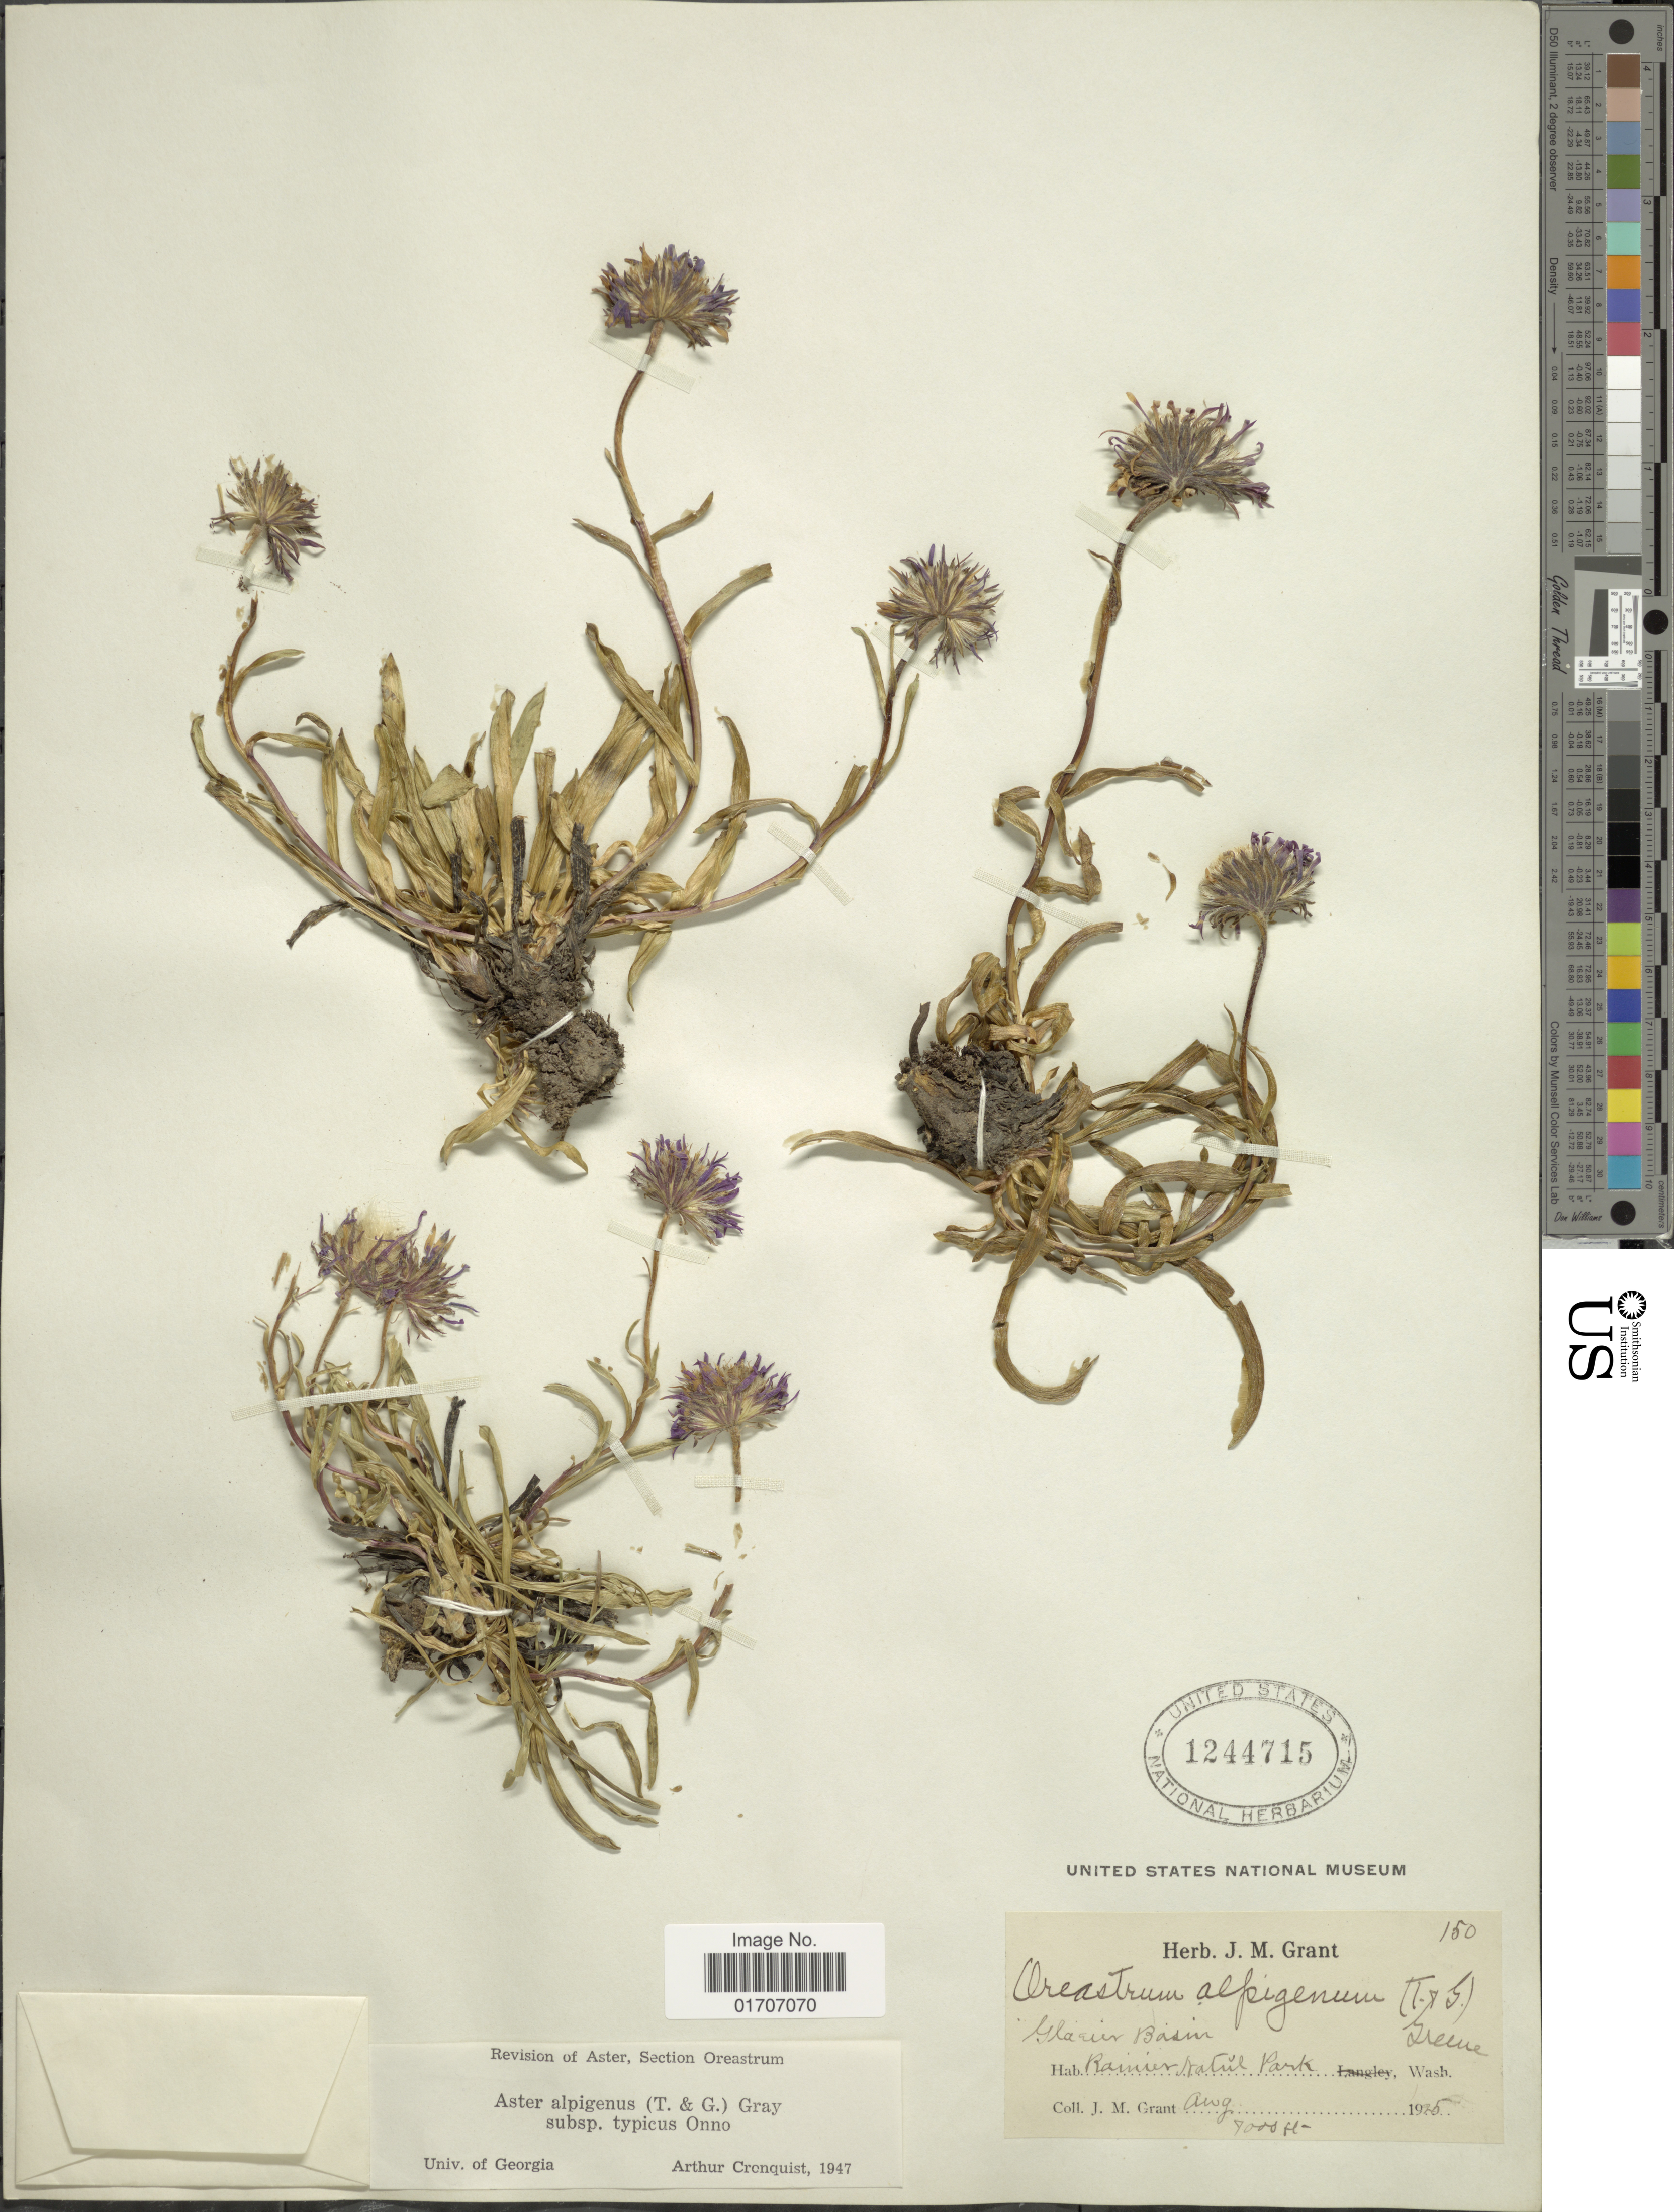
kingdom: Plantae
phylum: Tracheophyta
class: Magnoliopsida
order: Asterales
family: Asteraceae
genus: Oreostemma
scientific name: Oreostemma alpigenum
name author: (Torr. & A. Gray) Greene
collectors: J. M. Grant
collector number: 150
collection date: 1925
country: United States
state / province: Washington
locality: Glacier Basin. Rainier Natnl. Park, Wash.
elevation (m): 2134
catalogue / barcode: US 1244715